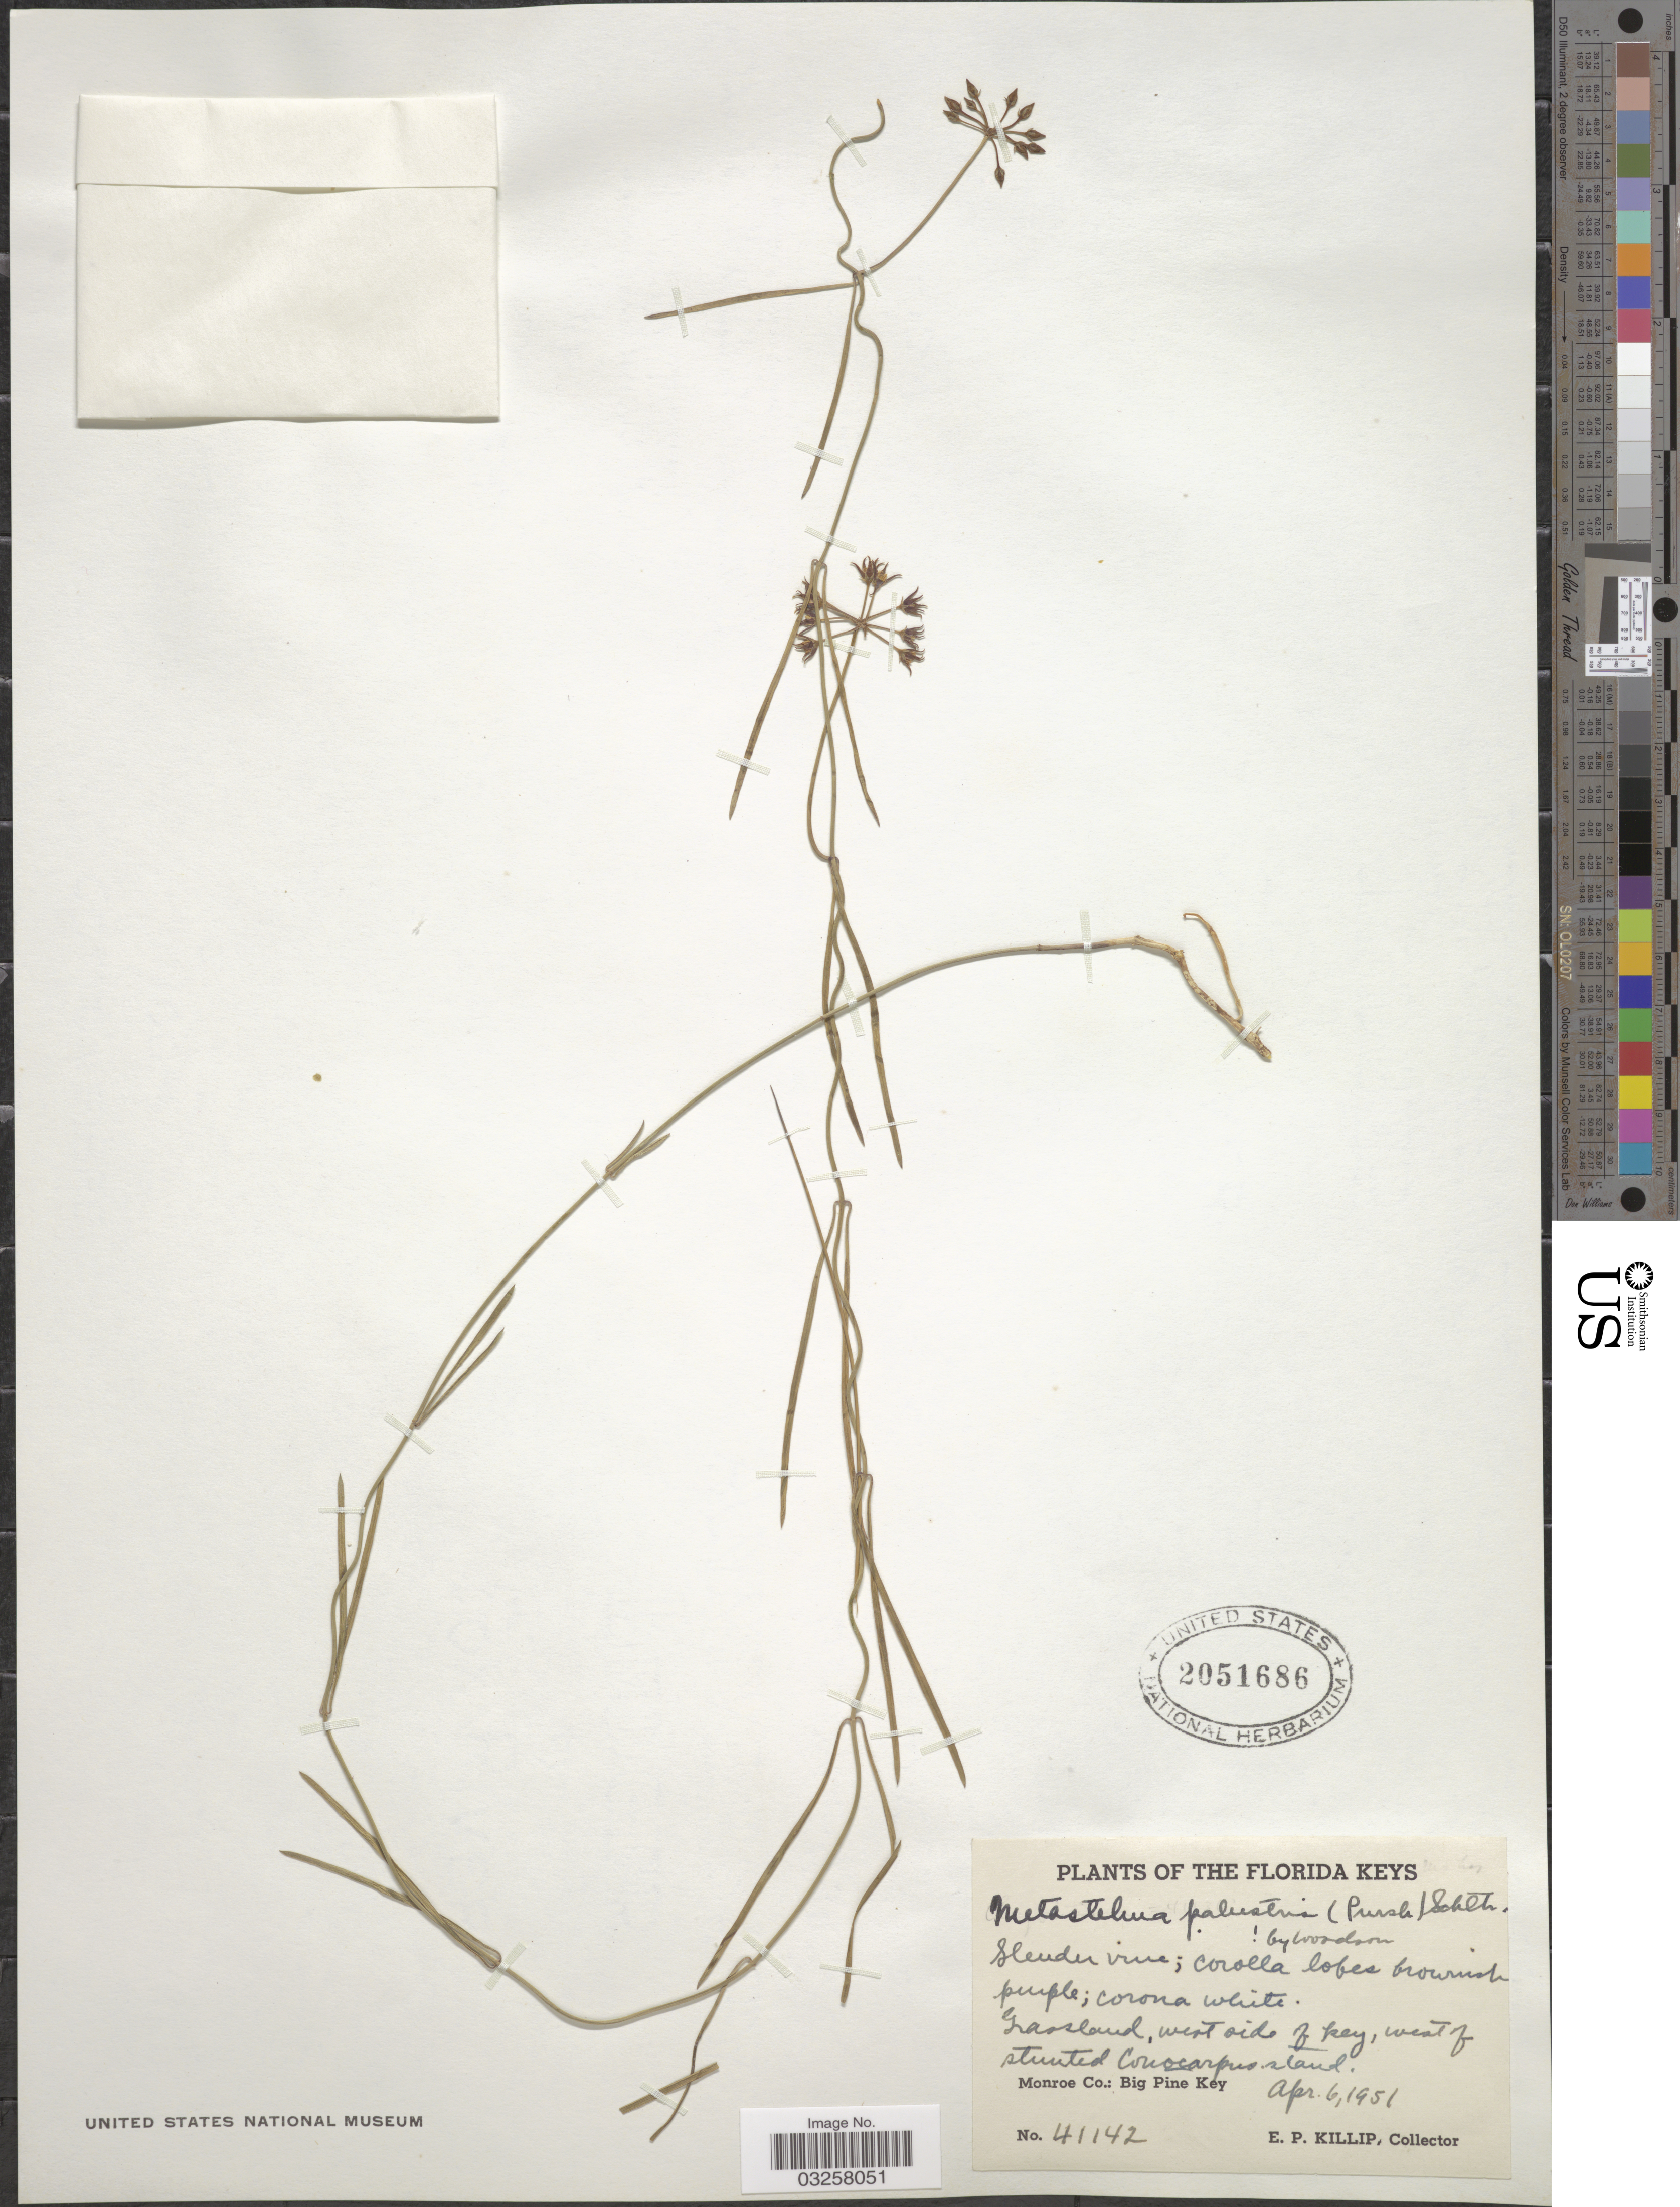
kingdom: Plantae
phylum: Tracheophyta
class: Magnoliopsida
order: Gentianales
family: Apocynaceae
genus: Metastelma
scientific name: Metastelma palustre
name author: (Pursh) Schltr.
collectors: E. P. Killip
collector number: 41142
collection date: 1951-04-06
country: United States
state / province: Florida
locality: The Florida Keys. Grassland, west side of key, west of stunted Conocarpus stand. Monroe Co.: Big Pine Key.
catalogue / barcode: US 2051686